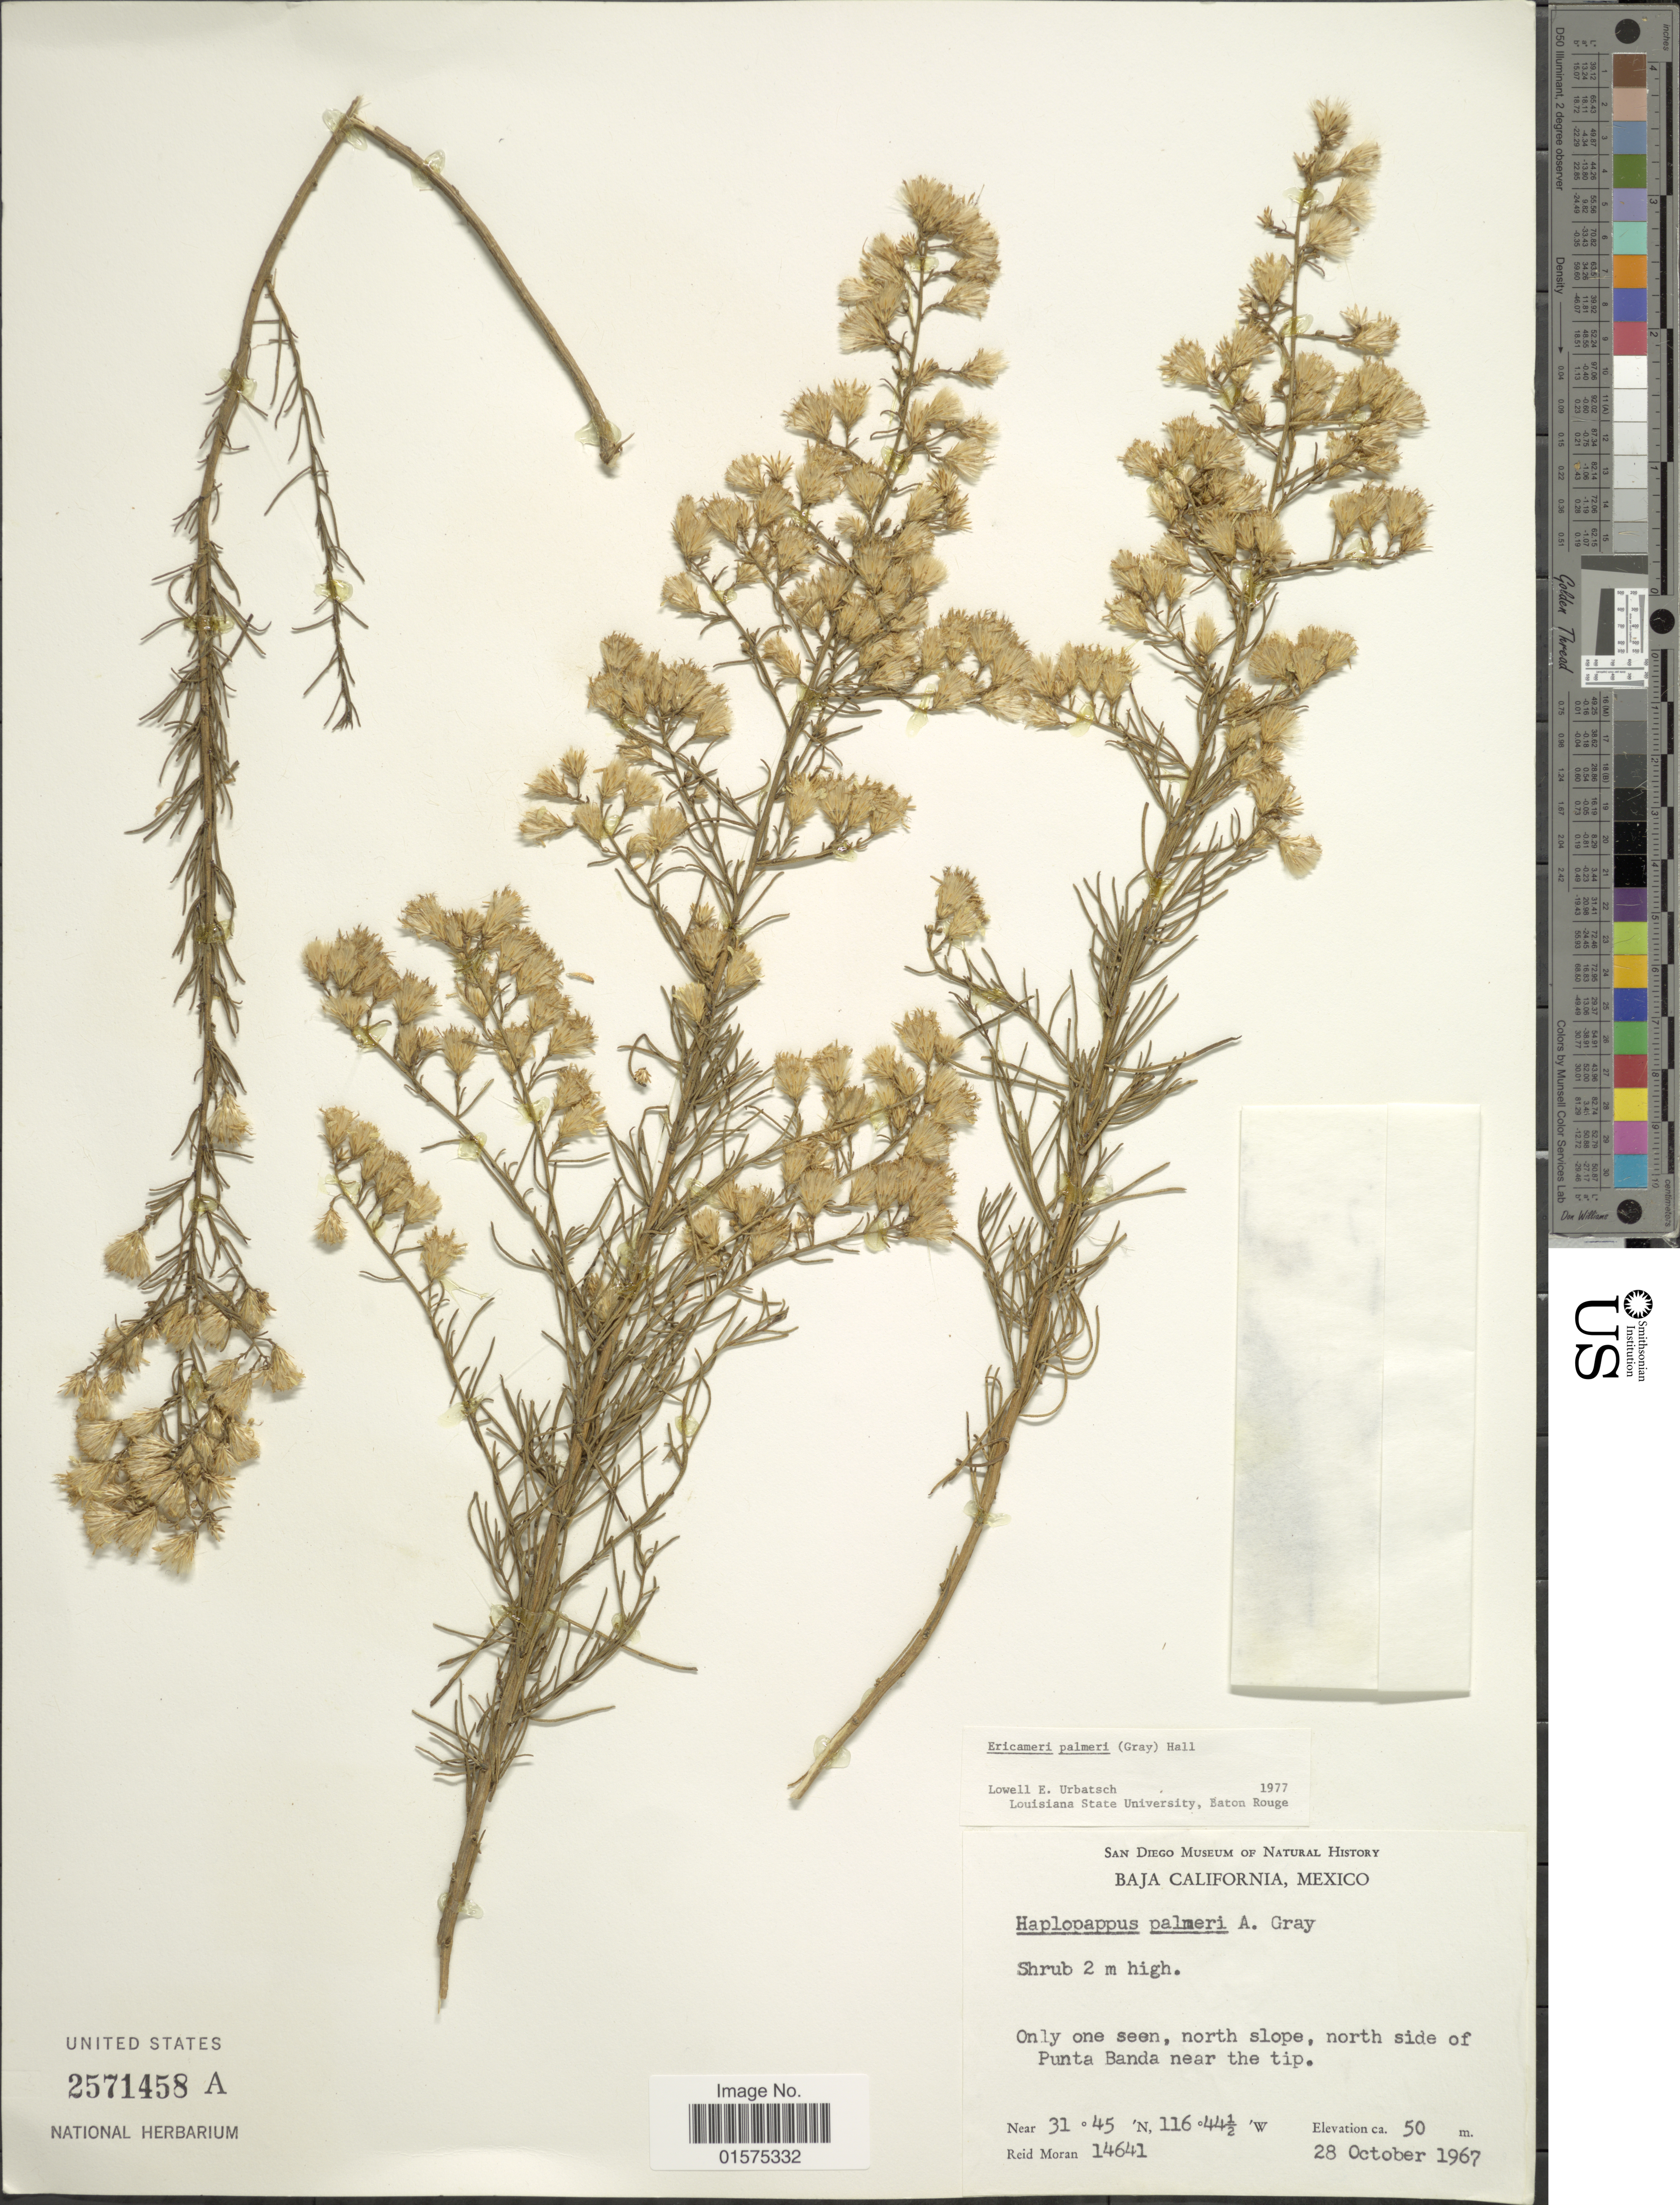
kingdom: Plantae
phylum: Tracheophyta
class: Magnoliopsida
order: Asterales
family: Asteraceae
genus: Ericameria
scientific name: Ericameria palmeri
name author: (A. Gray) H.M. Hall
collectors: R. V. Moran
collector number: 14641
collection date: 1967-10-28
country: Mexico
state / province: Baja California Sur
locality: North side of Punta Banda near the tip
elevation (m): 50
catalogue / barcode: US 2571458A